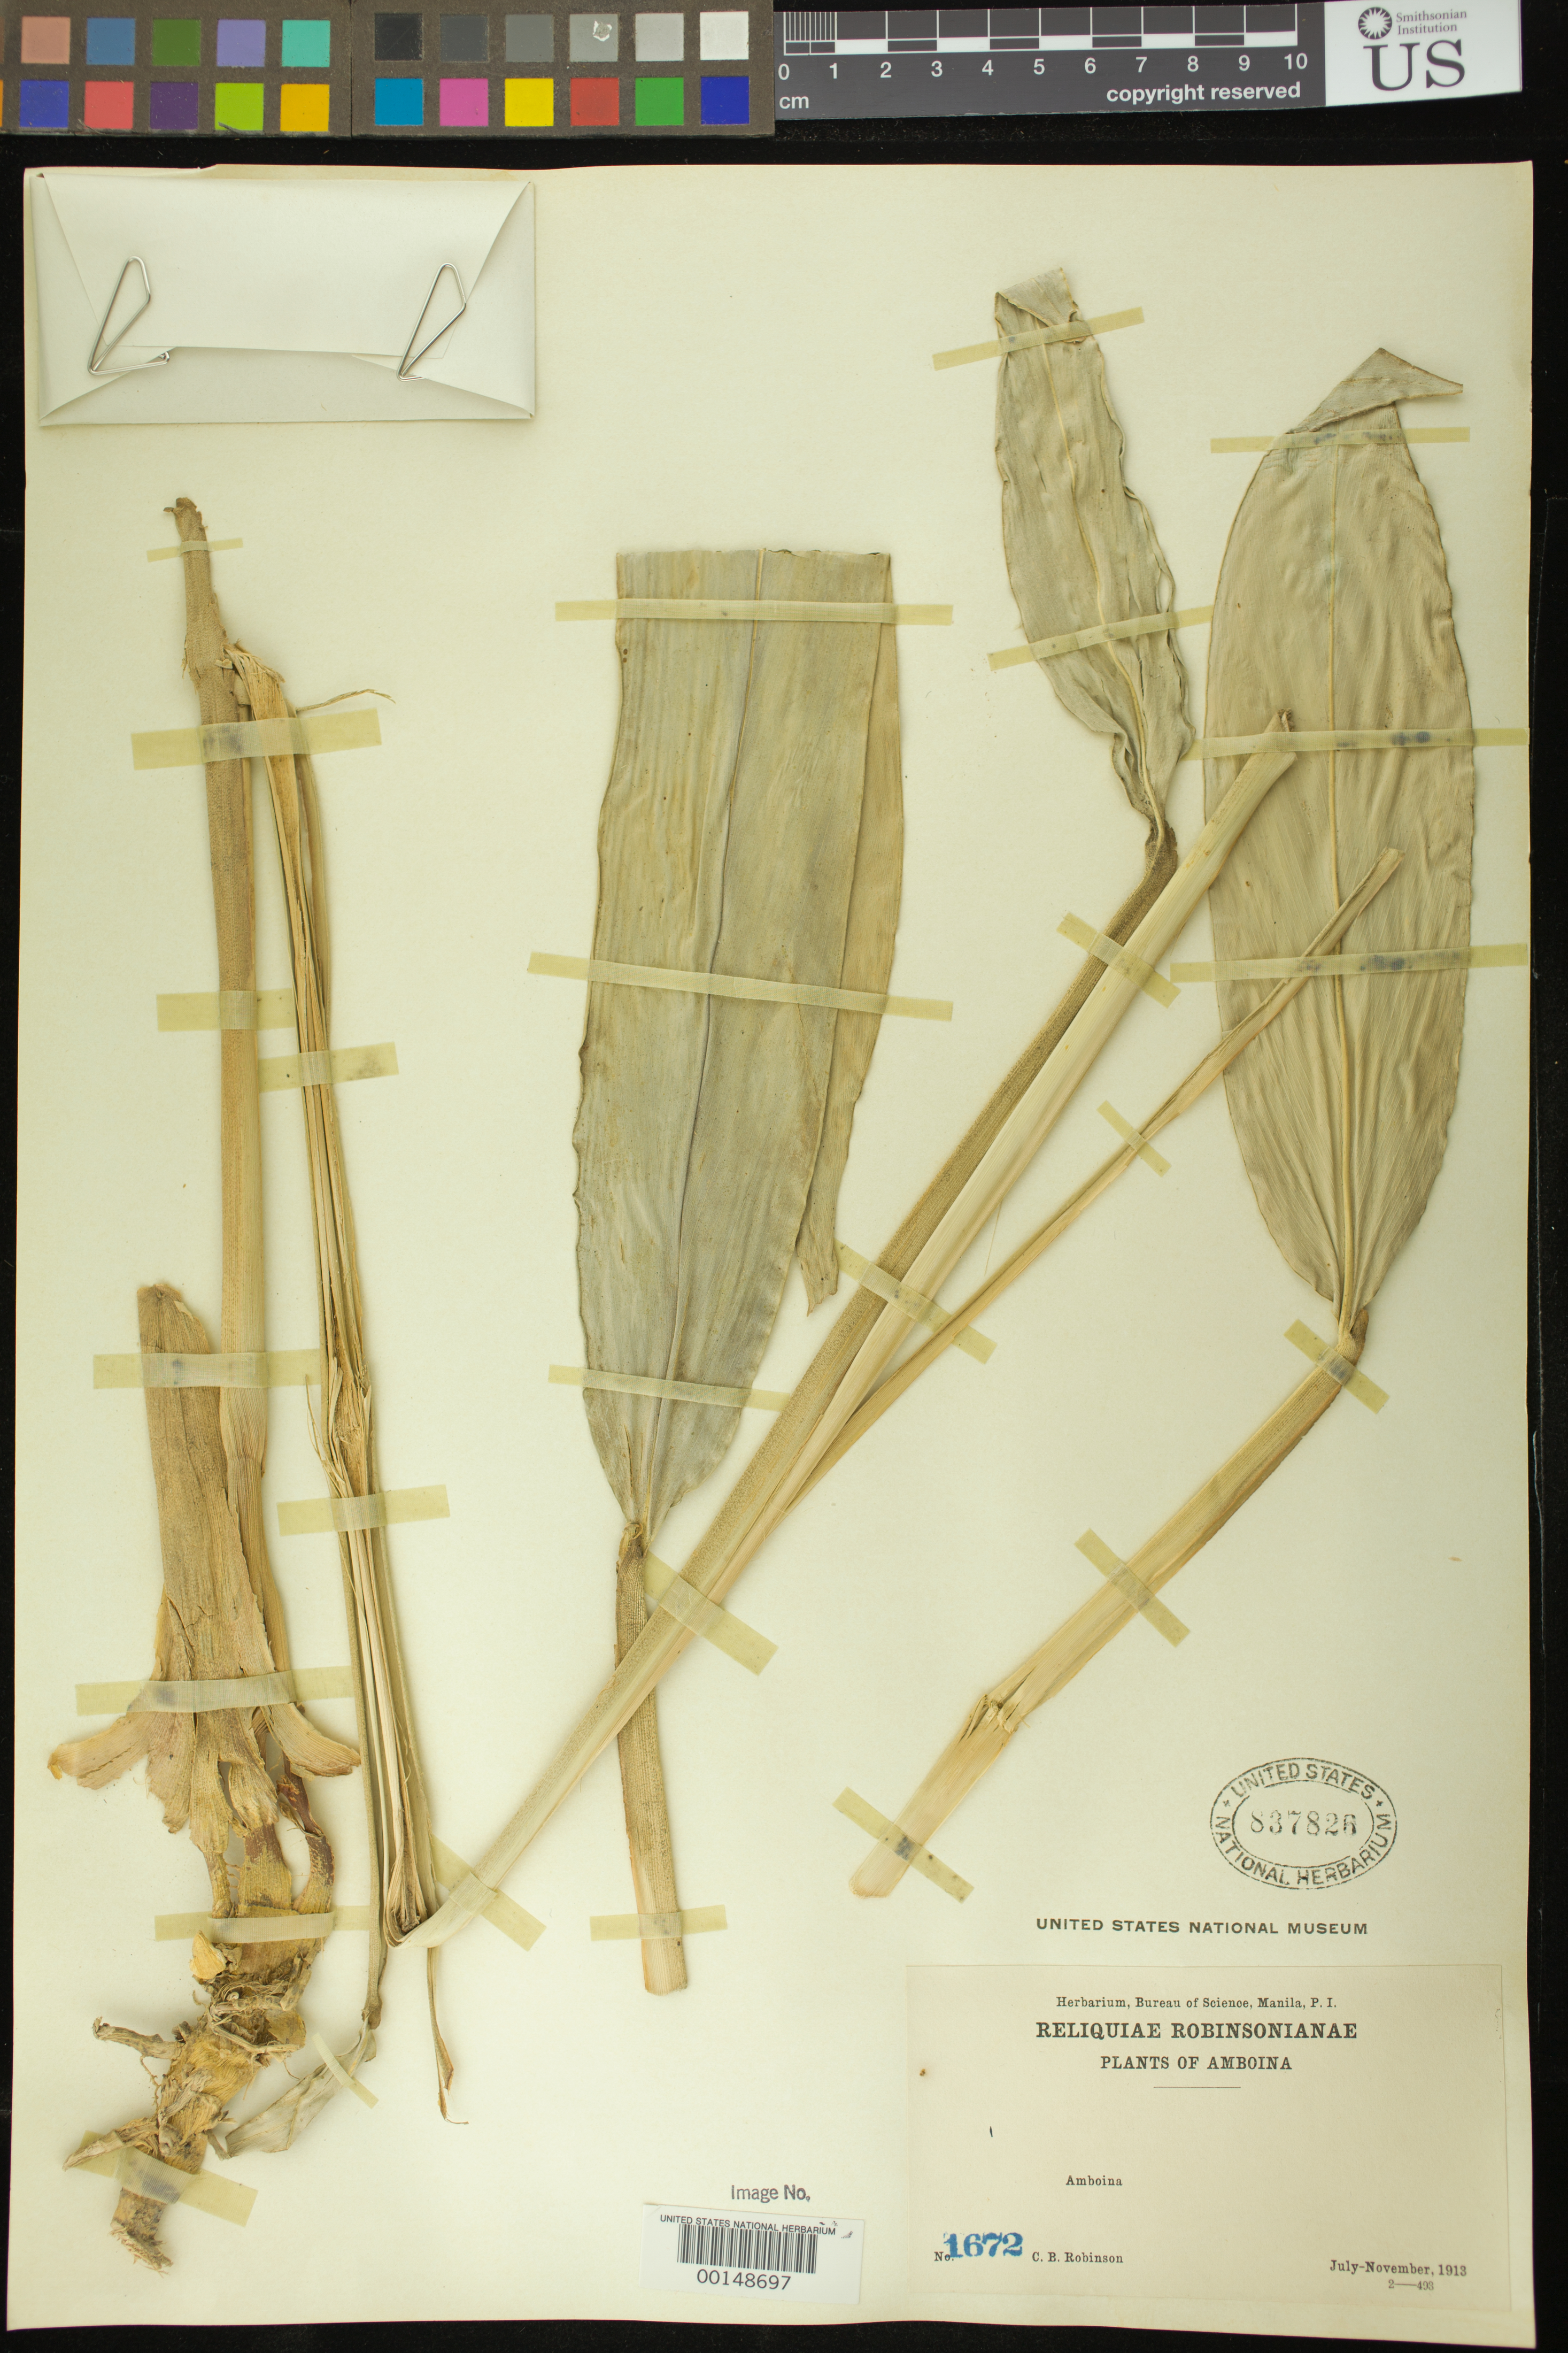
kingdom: Plantae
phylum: Tracheophyta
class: Liliopsida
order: Zingiberales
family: Zingiberaceae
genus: Alpinia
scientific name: Alpinia sp.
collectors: C. Robinson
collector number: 1672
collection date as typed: Jul 1913 to -- Nov 1913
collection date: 1913-07/1913-11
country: Indonesia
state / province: Maluku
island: Amboina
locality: Amboina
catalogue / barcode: US 837826